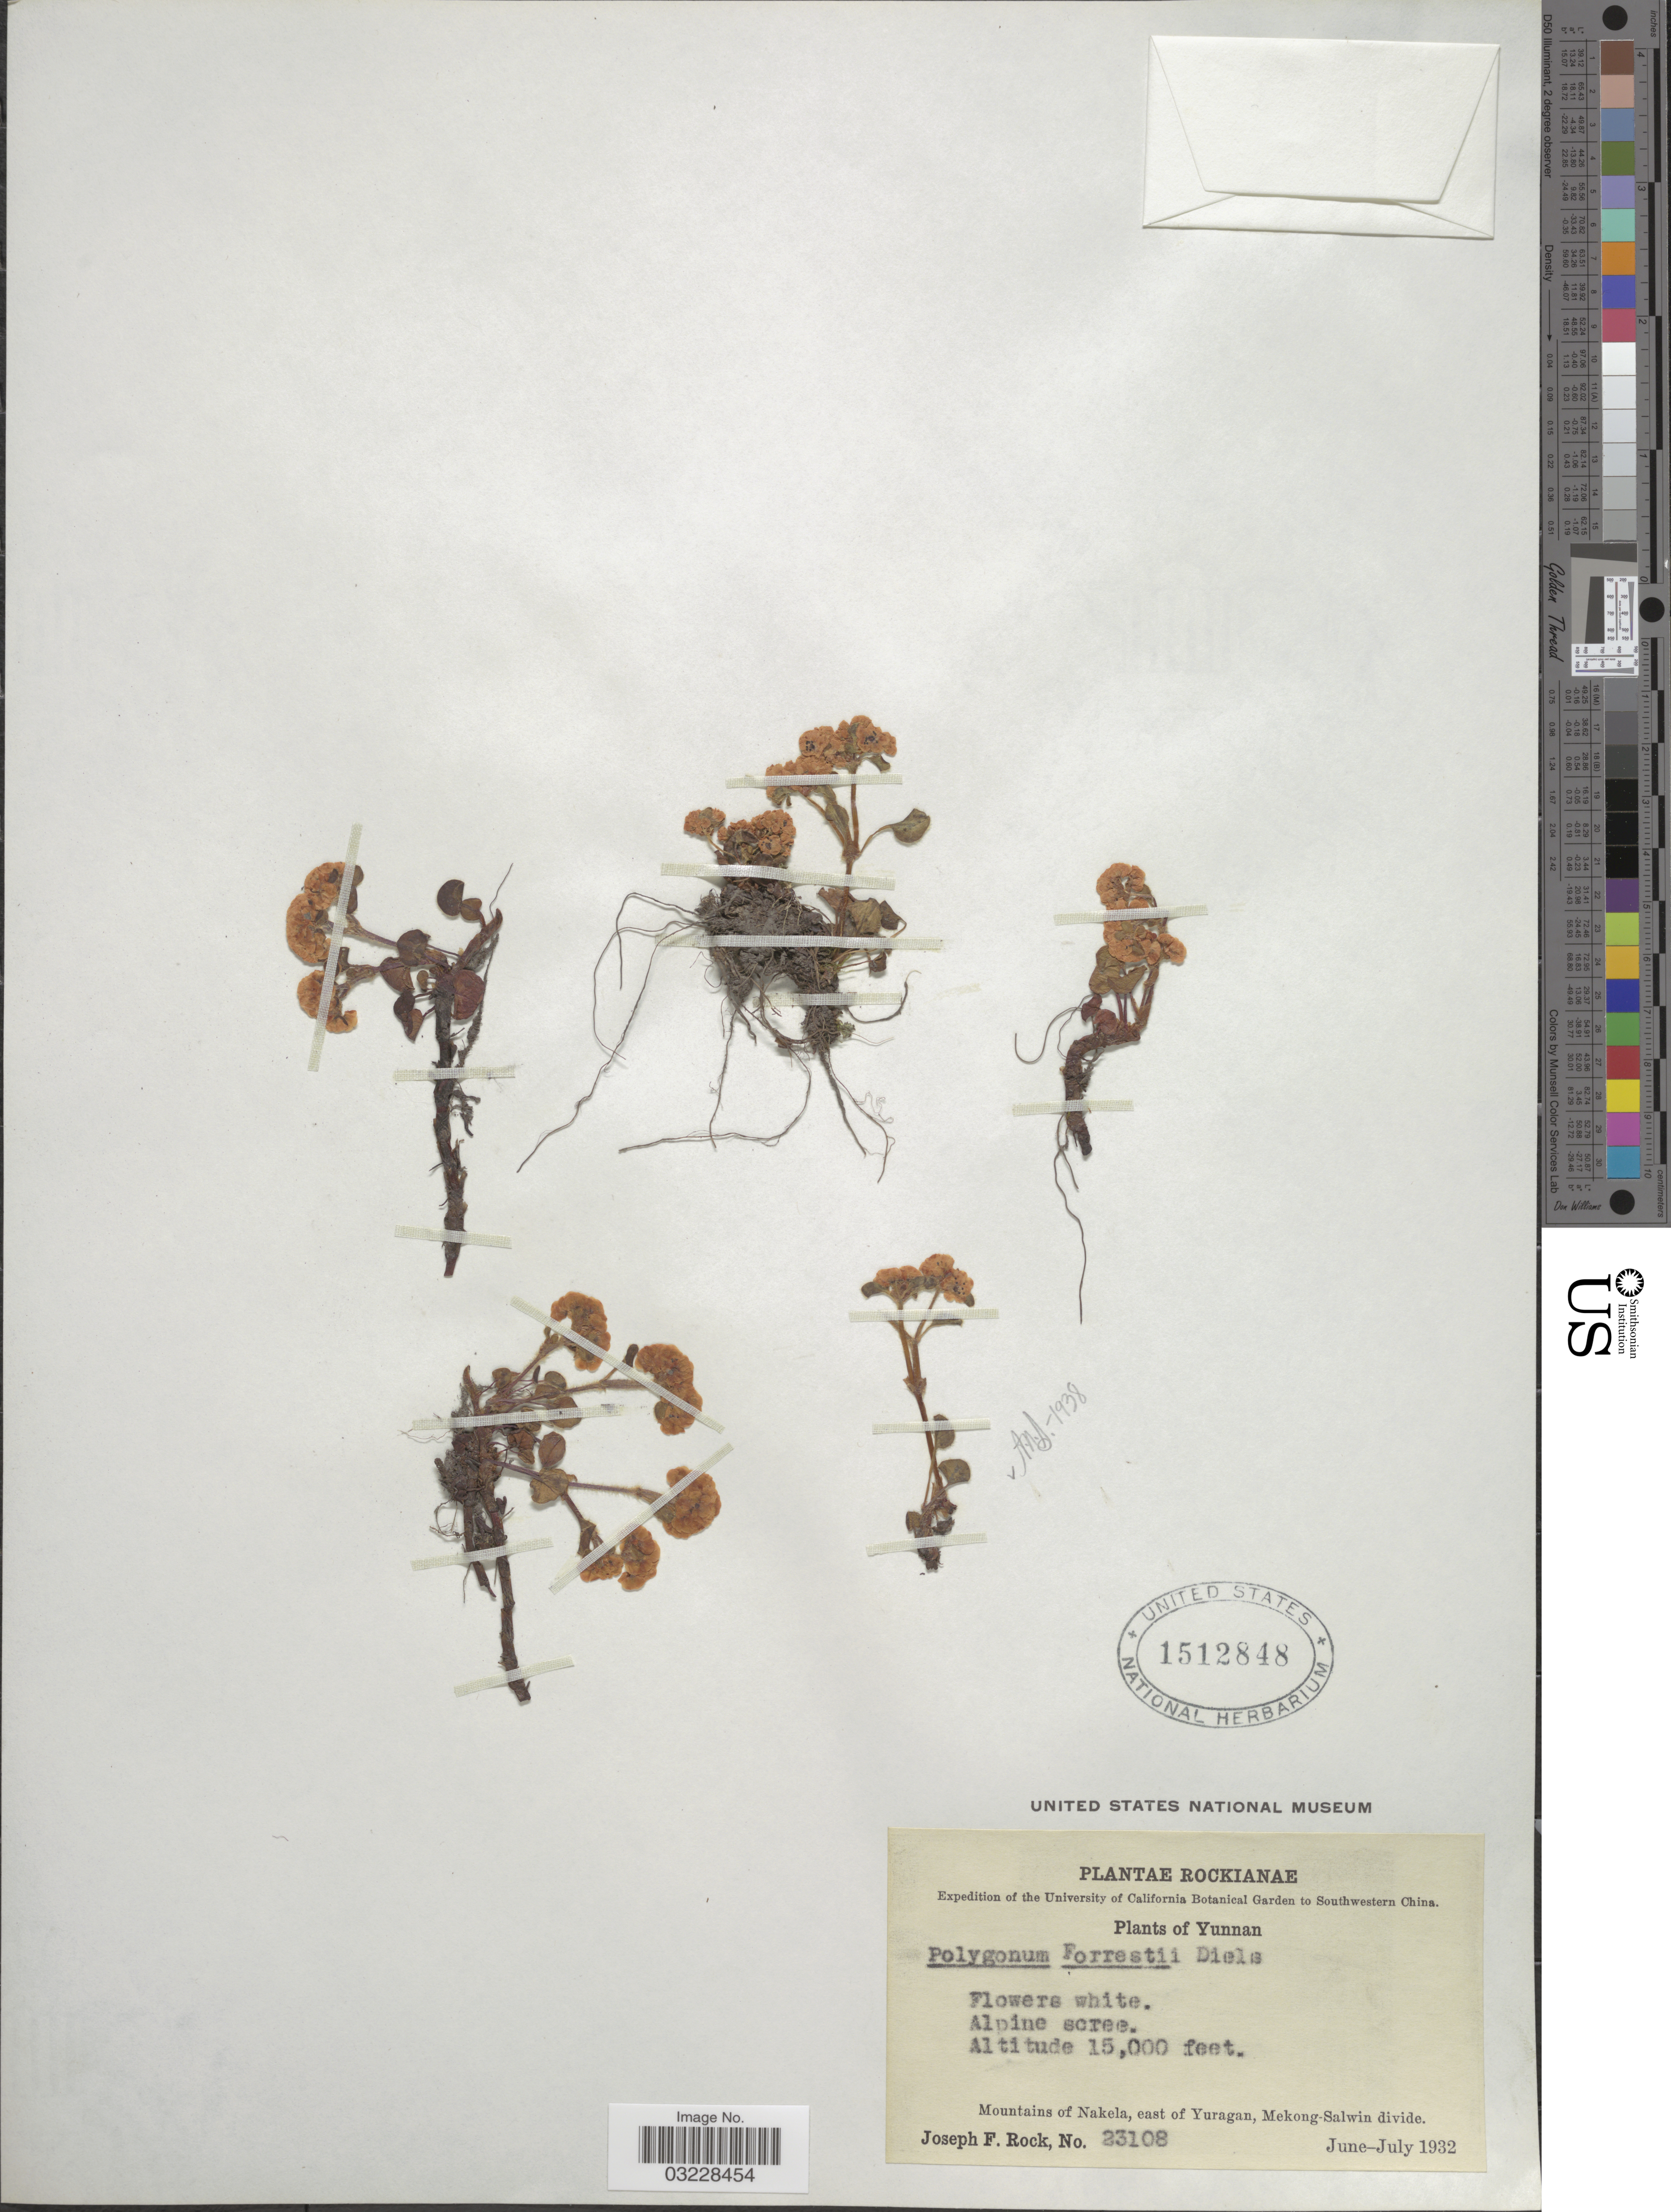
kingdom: Plantae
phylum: Tracheophyta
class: Magnoliopsida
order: Caryophyllales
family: Polygonaceae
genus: Koenigia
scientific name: Koenigia forrestii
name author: (Diels) T.M. Schust. & Měsíček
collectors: J. F. Rock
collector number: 23108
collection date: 1932-06/1932-07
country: China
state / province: Yunnan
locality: Southwestern China. Mountains of Nakela, east of Yuragan, Mekong-Salwin divide.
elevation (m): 4572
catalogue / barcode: US 1512848